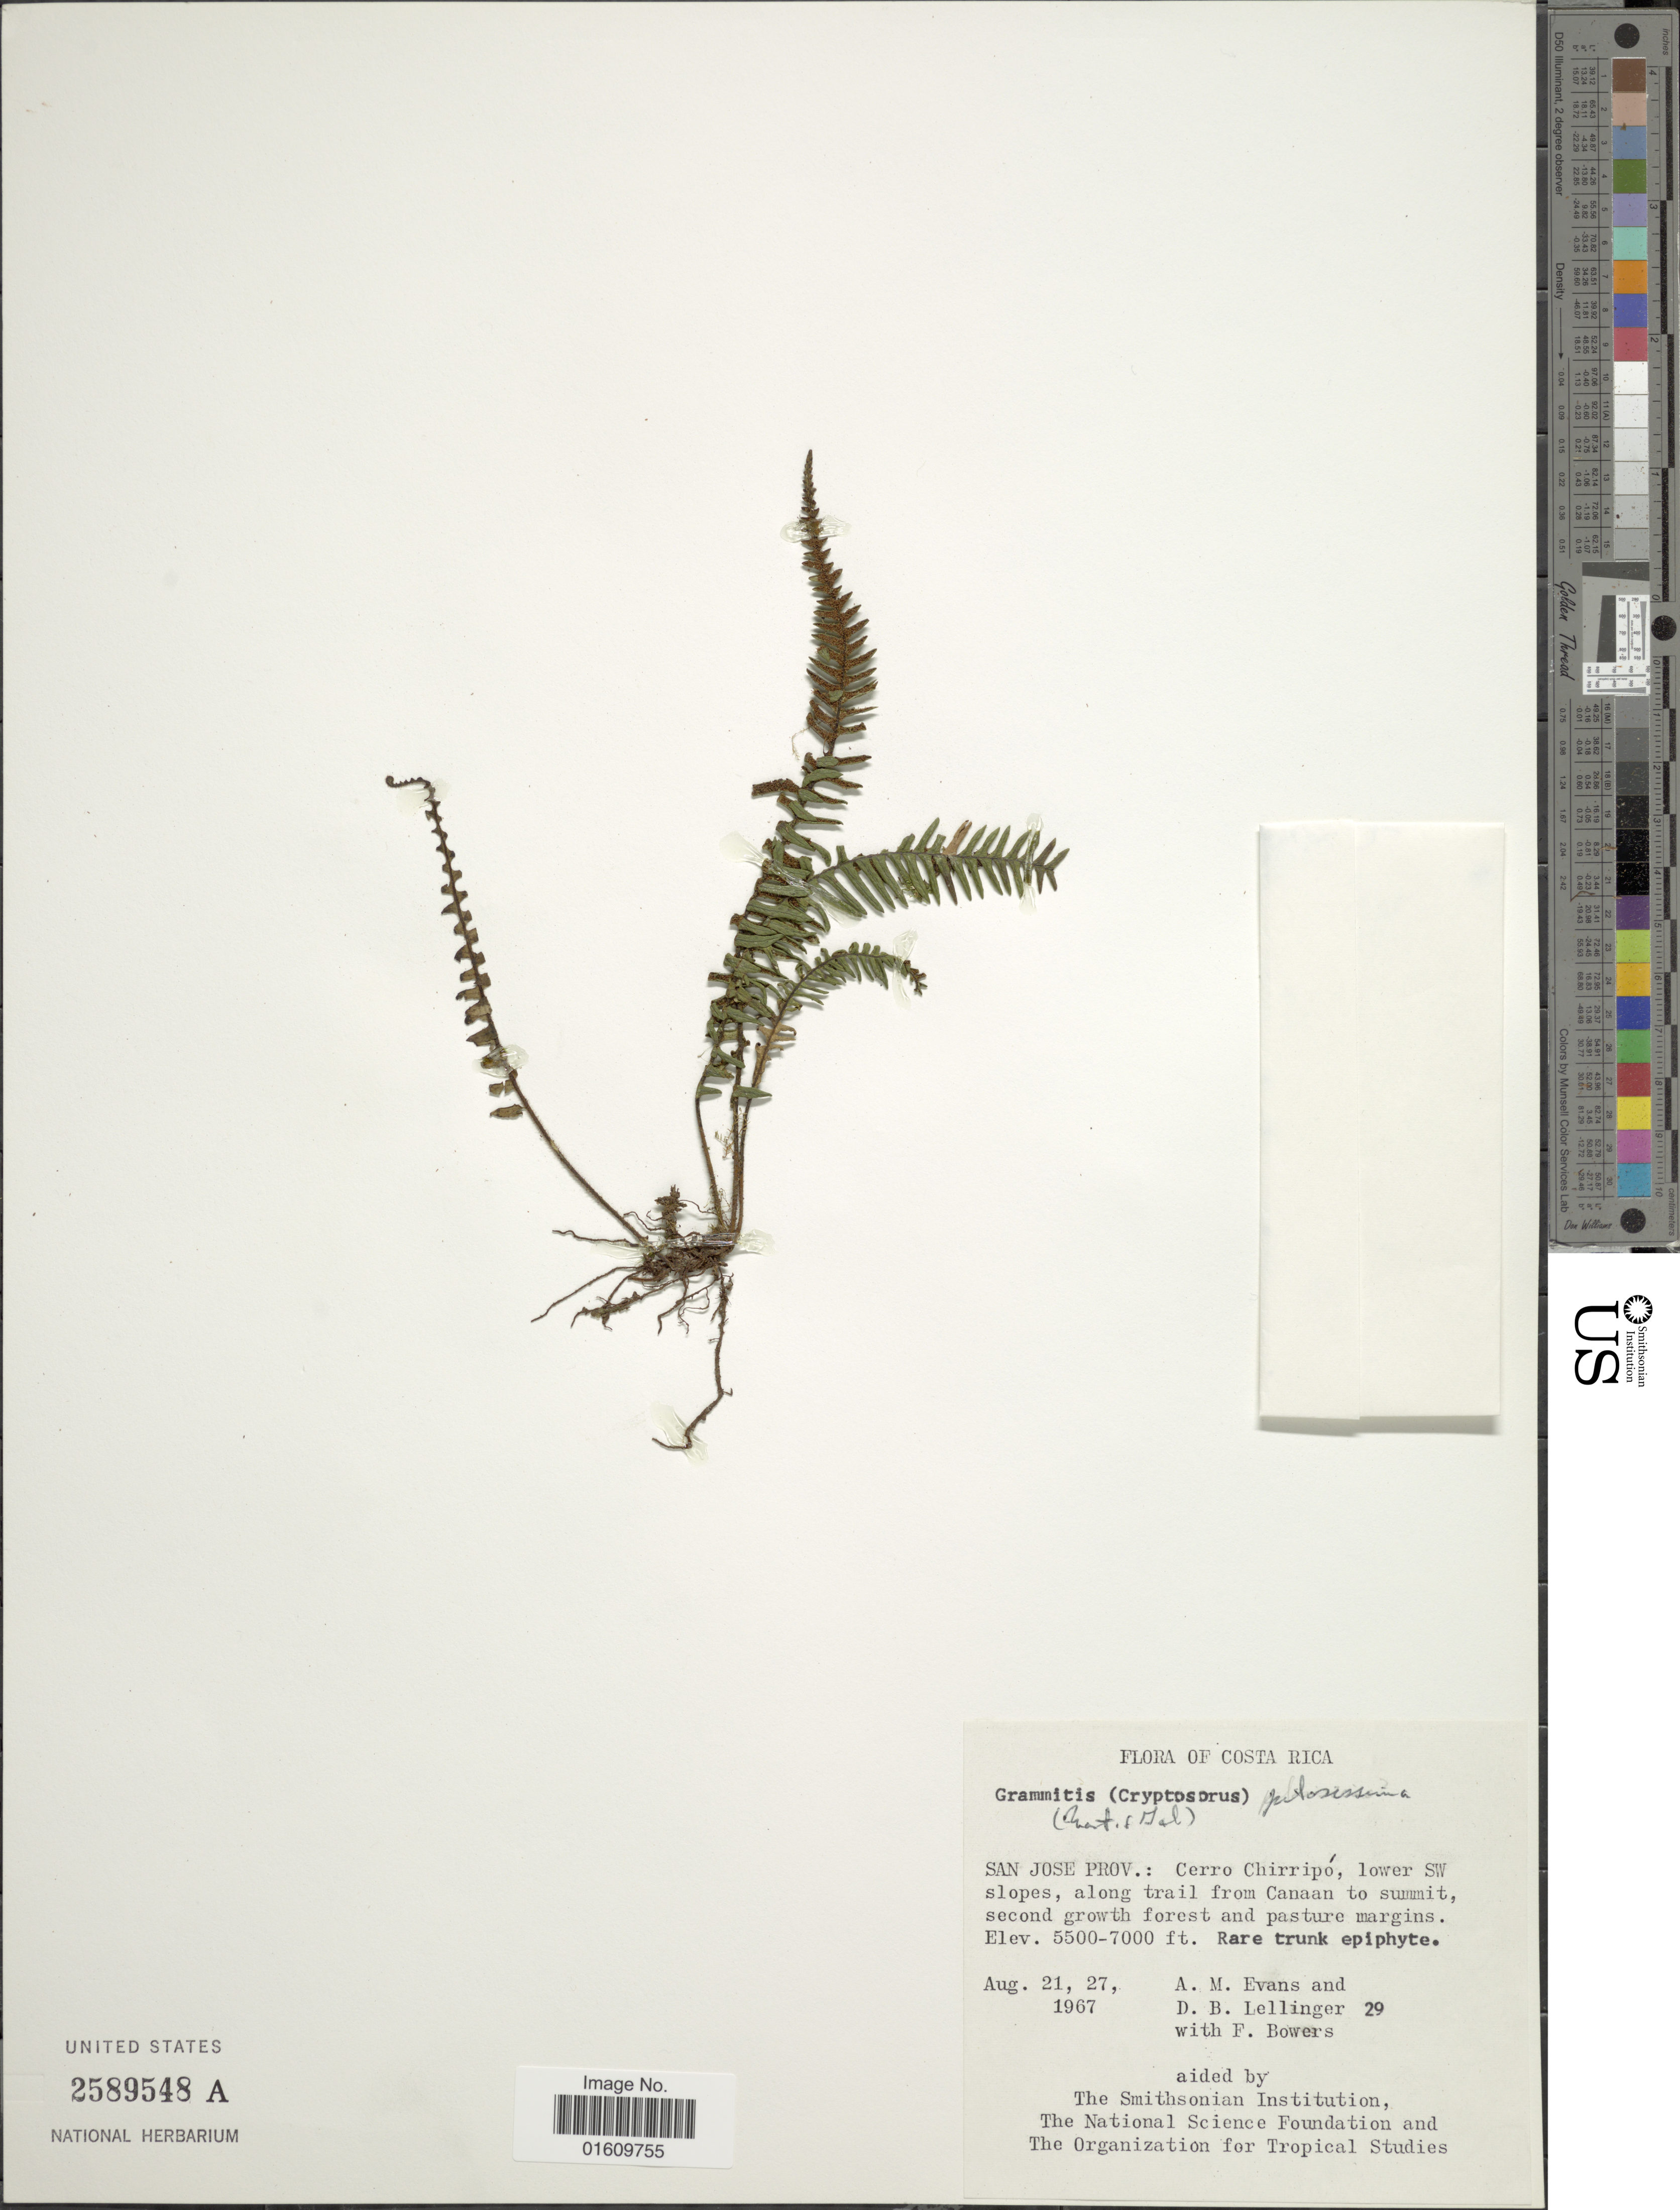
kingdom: Plantae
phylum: Tracheophyta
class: Polypodiopsida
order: Polypodiales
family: Polypodiaceae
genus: Melpomene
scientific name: Melpomene xiphopteroides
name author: (Liebm.) A.R. Sm. & R.C. Moran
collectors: A. M. Evans, D. B. Lellinger & F. Bowers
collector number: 29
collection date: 1967-08-21/1967-08-27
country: Costa Rica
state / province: San José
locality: Cerro Chirripo, lower SW slopes, along trail from Canaan to summit, sceonf growth forest and pasture margins.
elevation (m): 1676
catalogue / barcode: US 2589548